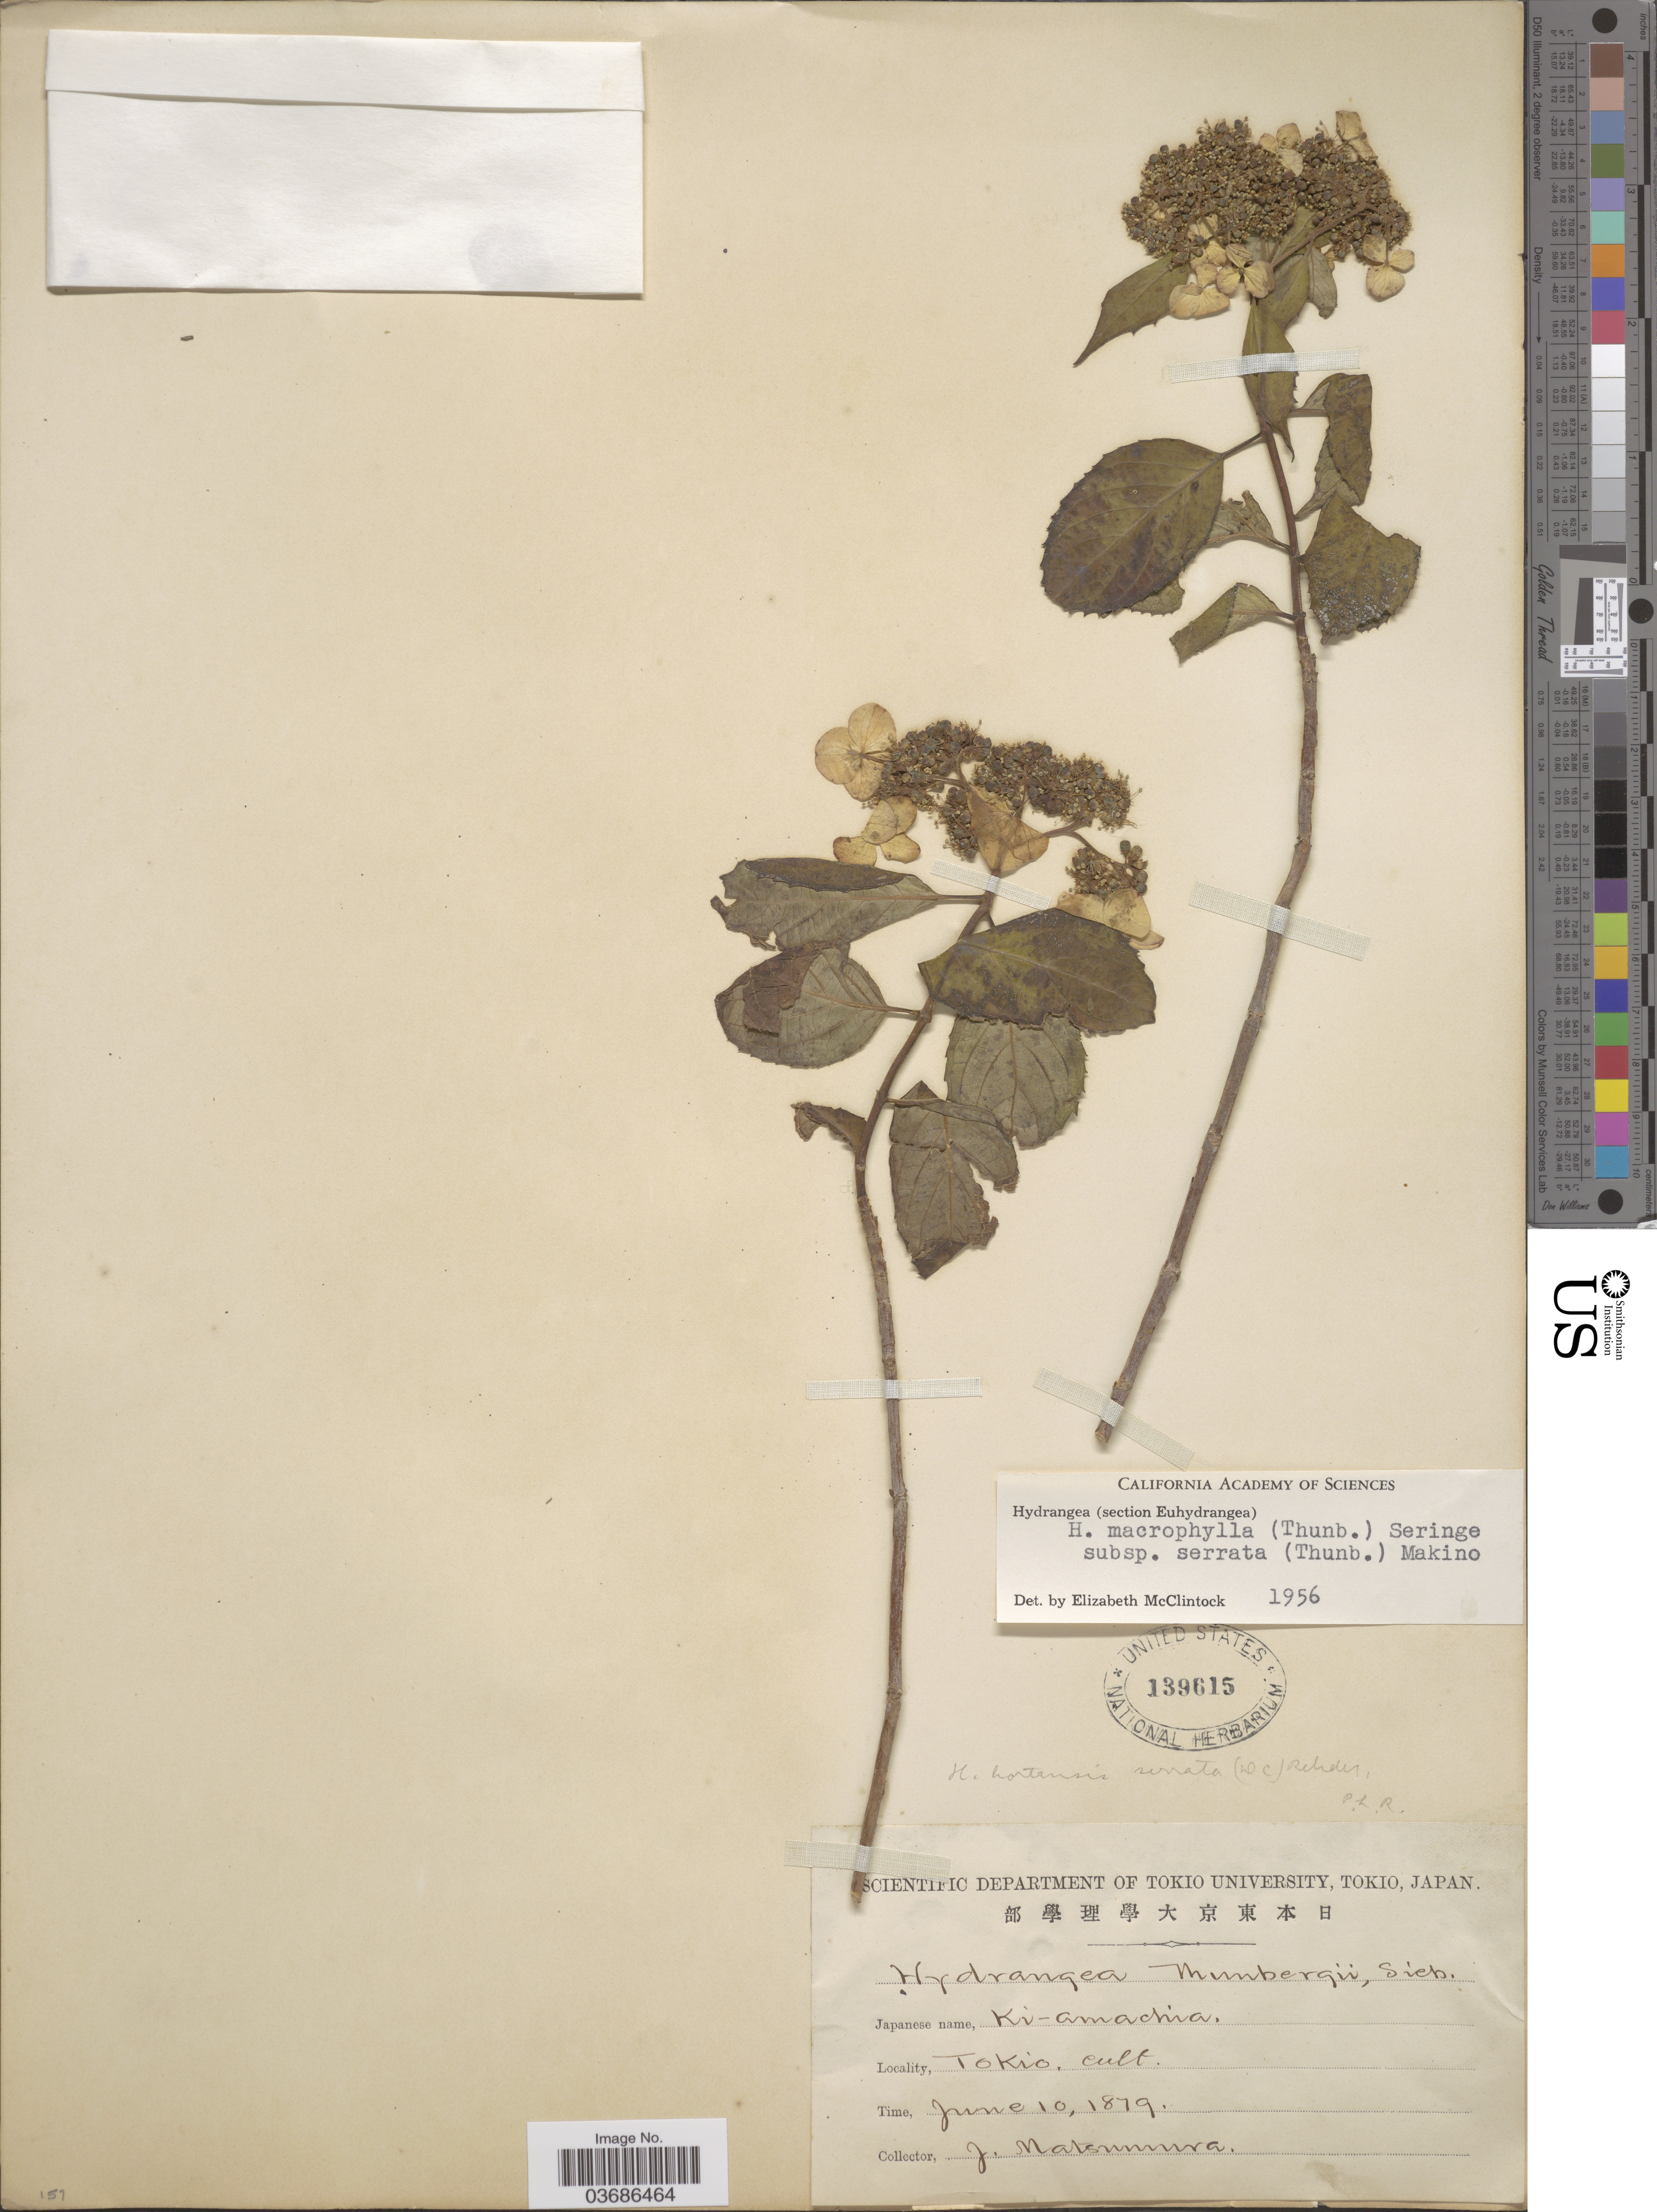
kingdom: Plantae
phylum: Tracheophyta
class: Magnoliopsida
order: Cornales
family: Hydrangeaceae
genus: Hydrangea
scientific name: Hydrangea macrophylla subsp. serrata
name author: (Thunb.) Makino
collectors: J. Matsumura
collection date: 1879-06-10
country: Japan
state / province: Tokyo, Federal City of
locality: Tokio.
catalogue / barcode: US 139615